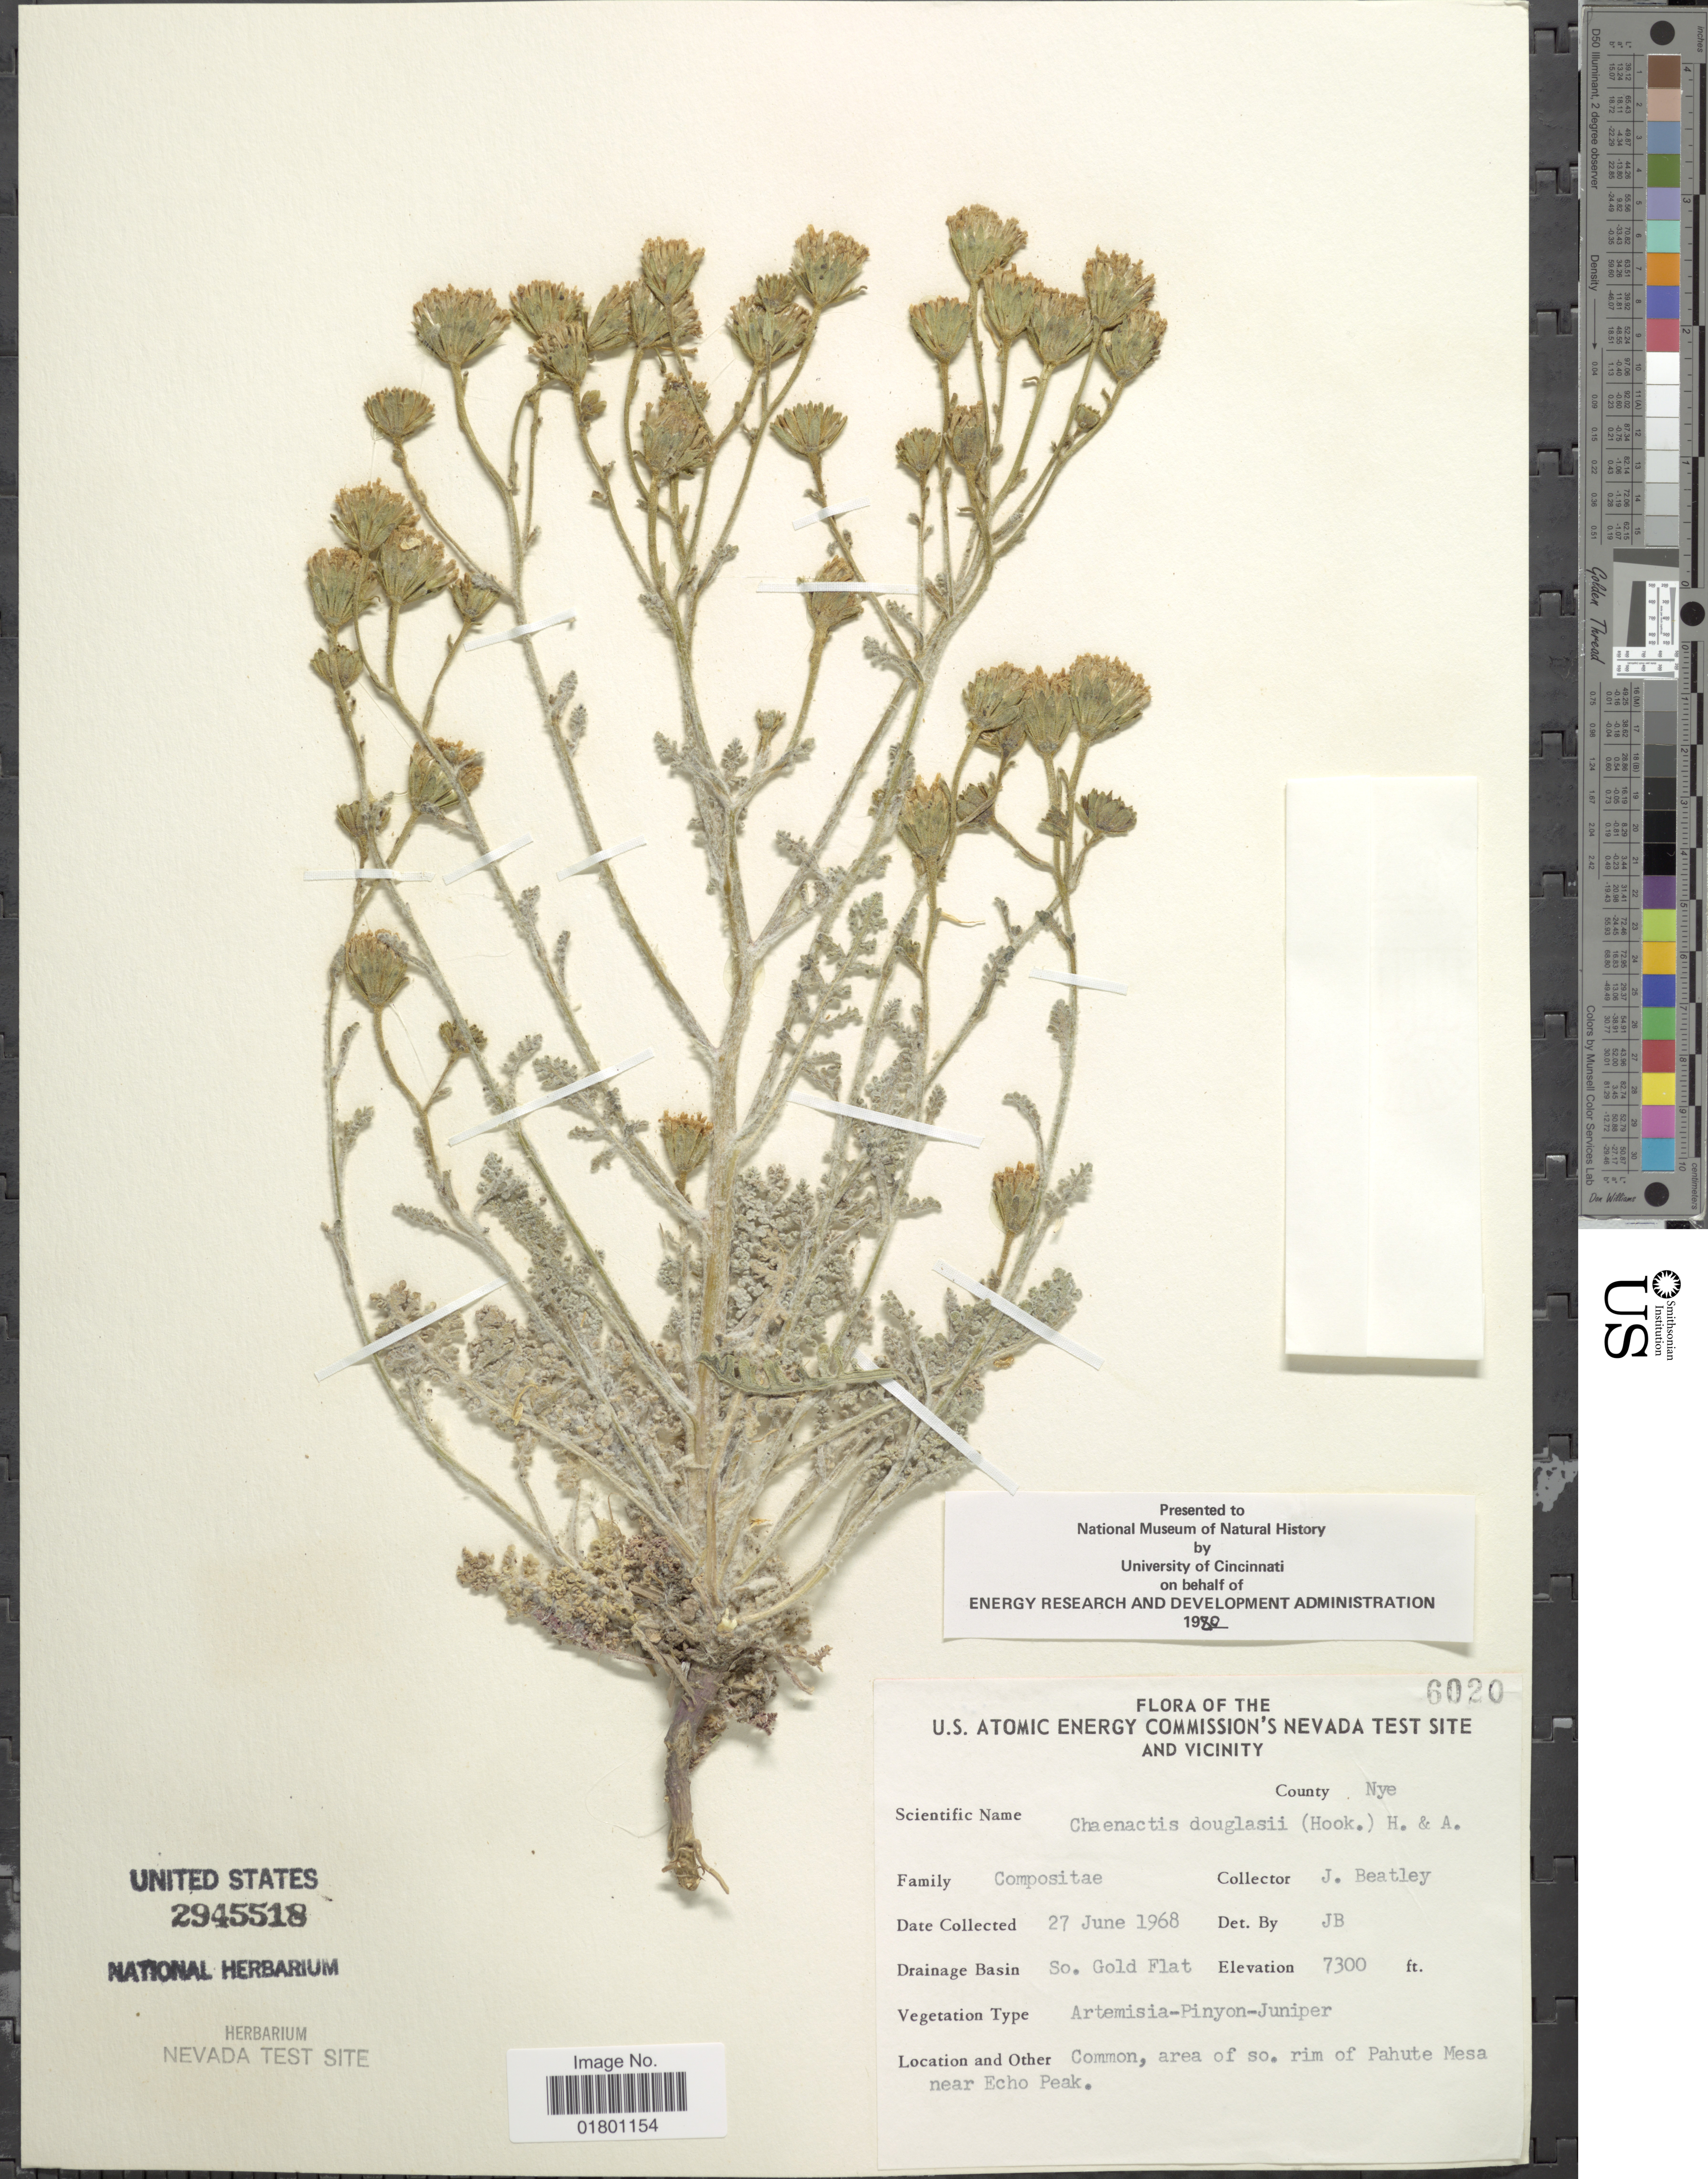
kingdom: Plantae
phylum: Tracheophyta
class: Magnoliopsida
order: Asterales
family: Asteraceae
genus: Chaenactis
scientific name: Chaenactis douglasii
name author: Hook. & Arn.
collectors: J. C. Beatley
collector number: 6020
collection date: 1968-06-27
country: United States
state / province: Nevada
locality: U.S. Atomic Energy Commission's Nevada Test Site and Vicinity, County Nye So. Gold Flat, Common, area of so. rim of Pahute Mesa near Echo Peak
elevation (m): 2225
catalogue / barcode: US 2945518